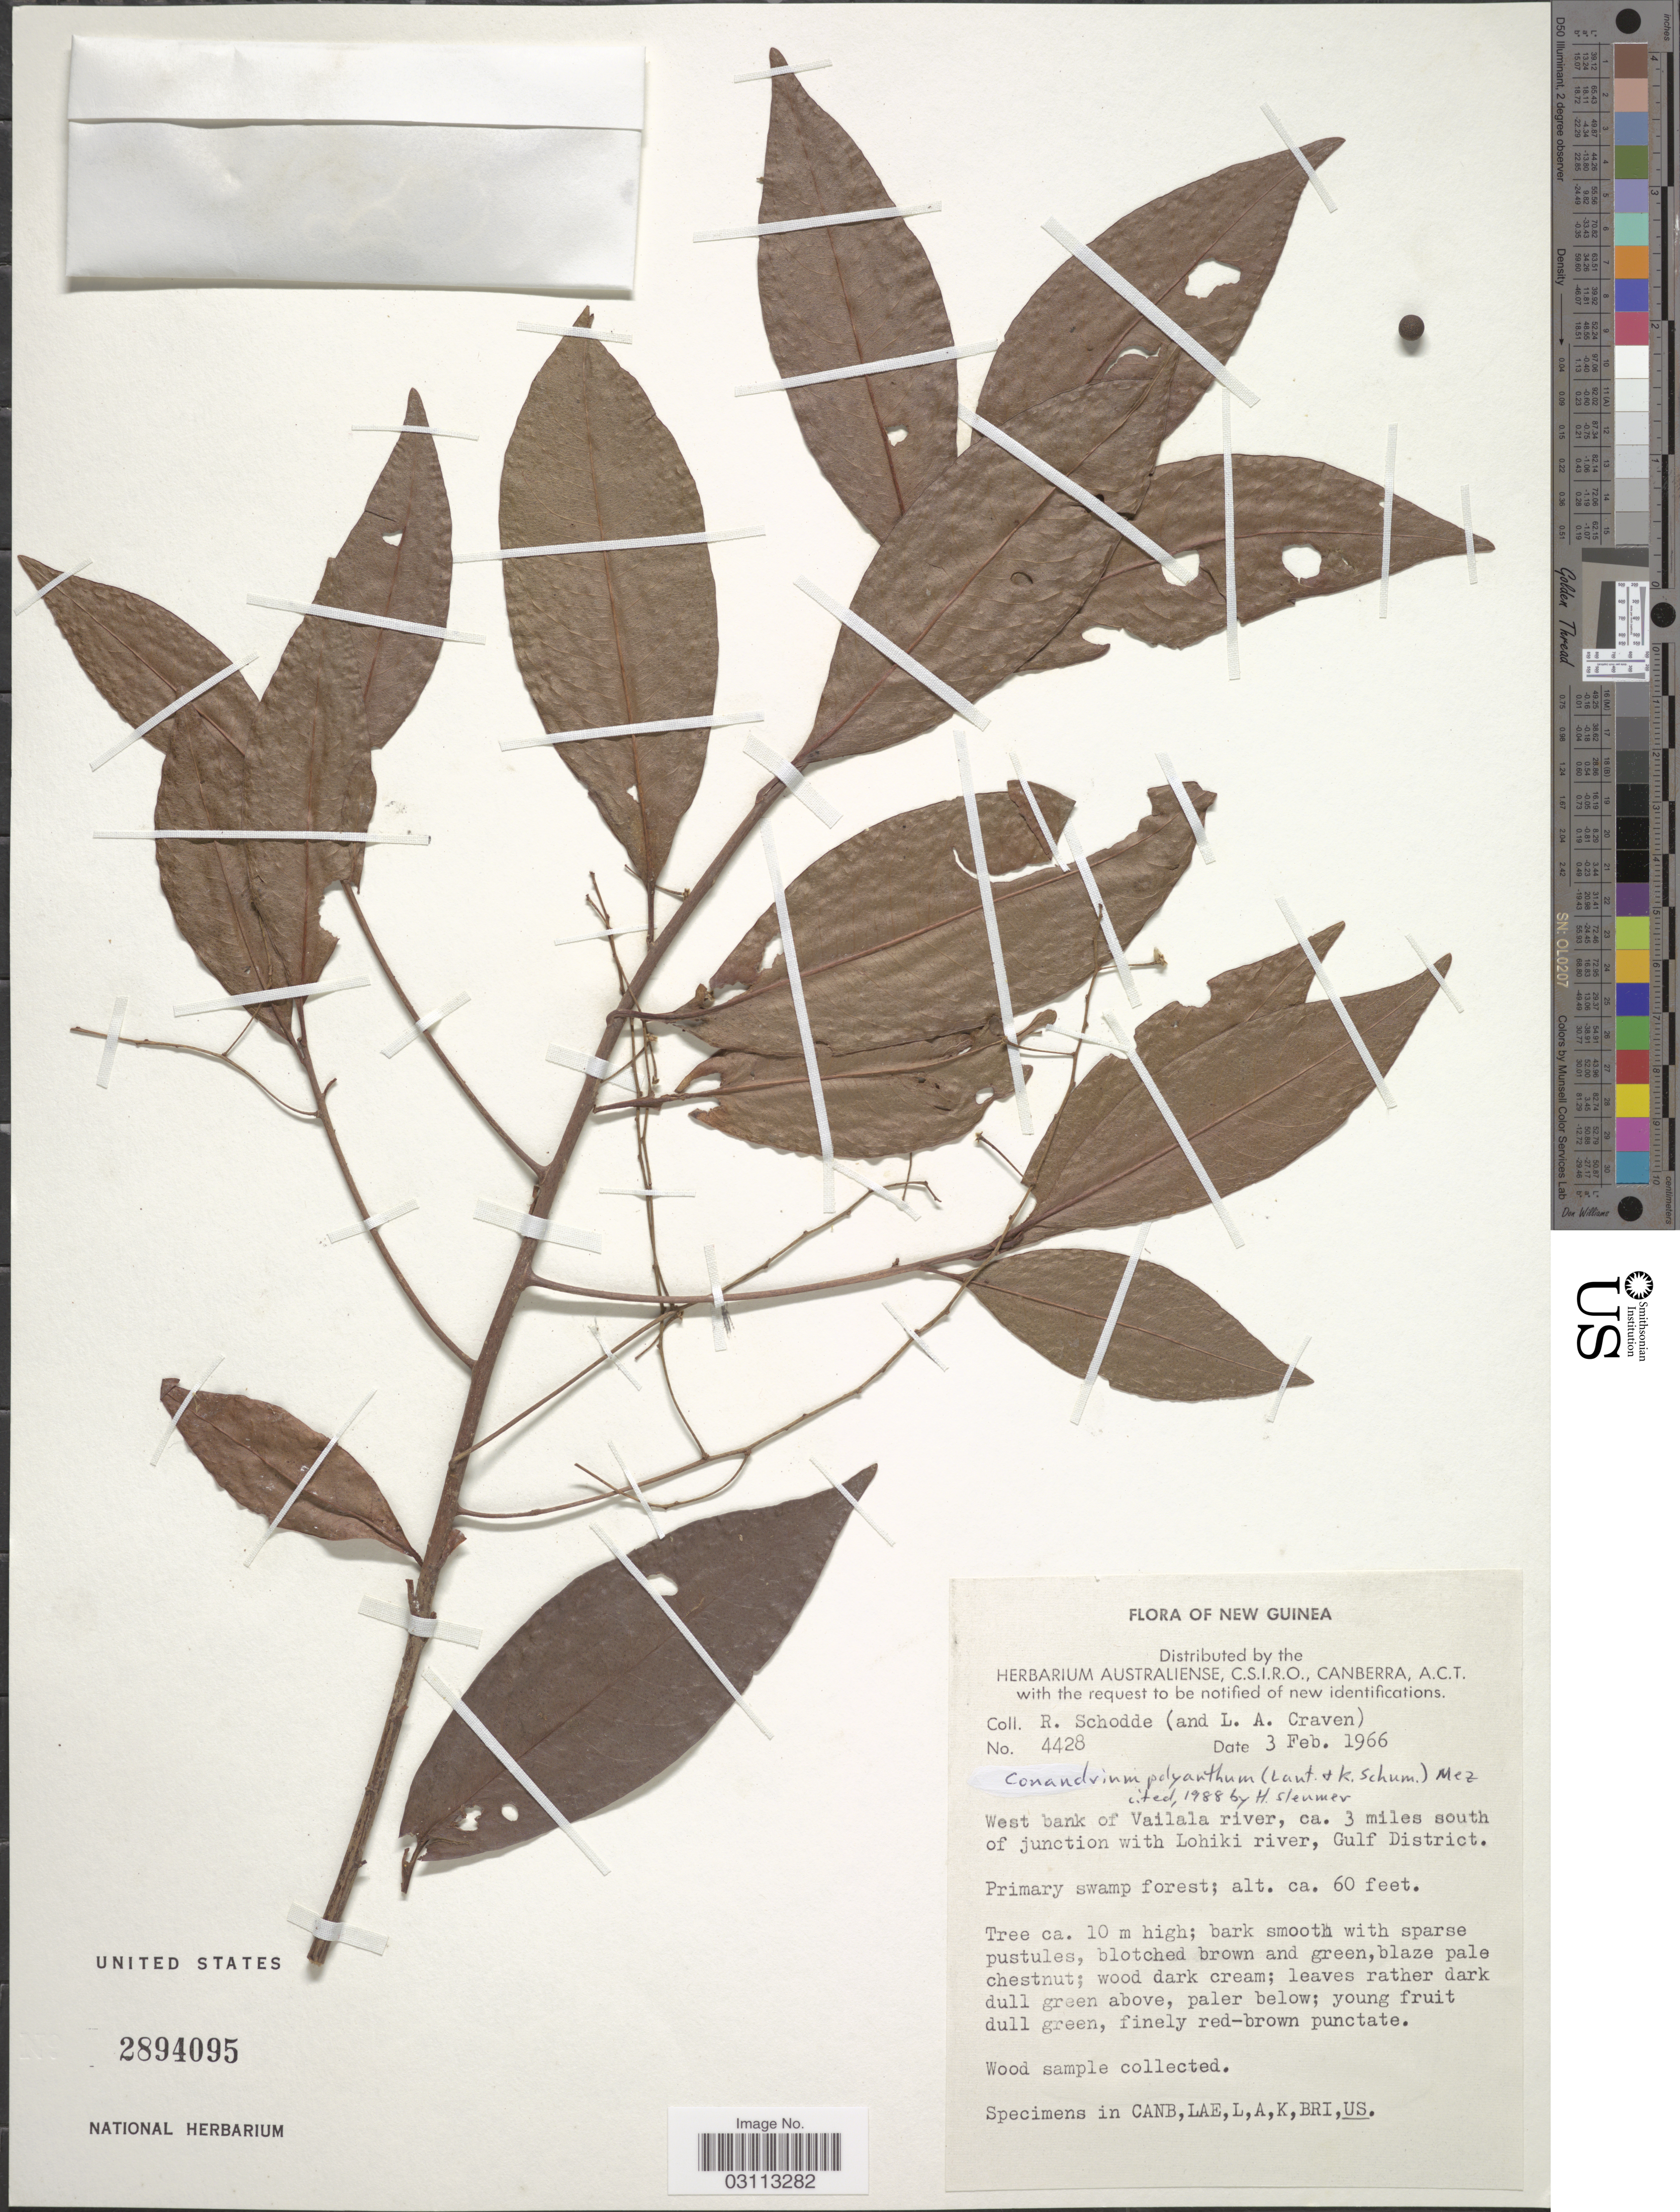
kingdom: Plantae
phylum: Tracheophyta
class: Magnoliopsida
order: Ericales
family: Primulaceae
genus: Conandrium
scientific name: Conandrium polyanthum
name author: (Lauterb. & K. Schum.) Mez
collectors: R. Schodde & L. A. Craven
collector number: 4428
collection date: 1966-02-03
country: Papua New Guinea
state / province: Gulf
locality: New Guinea. West bank of Vailala river, ca. 3 miles south of junction with Lohiki river, Gulf District.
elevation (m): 18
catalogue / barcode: US 2894095